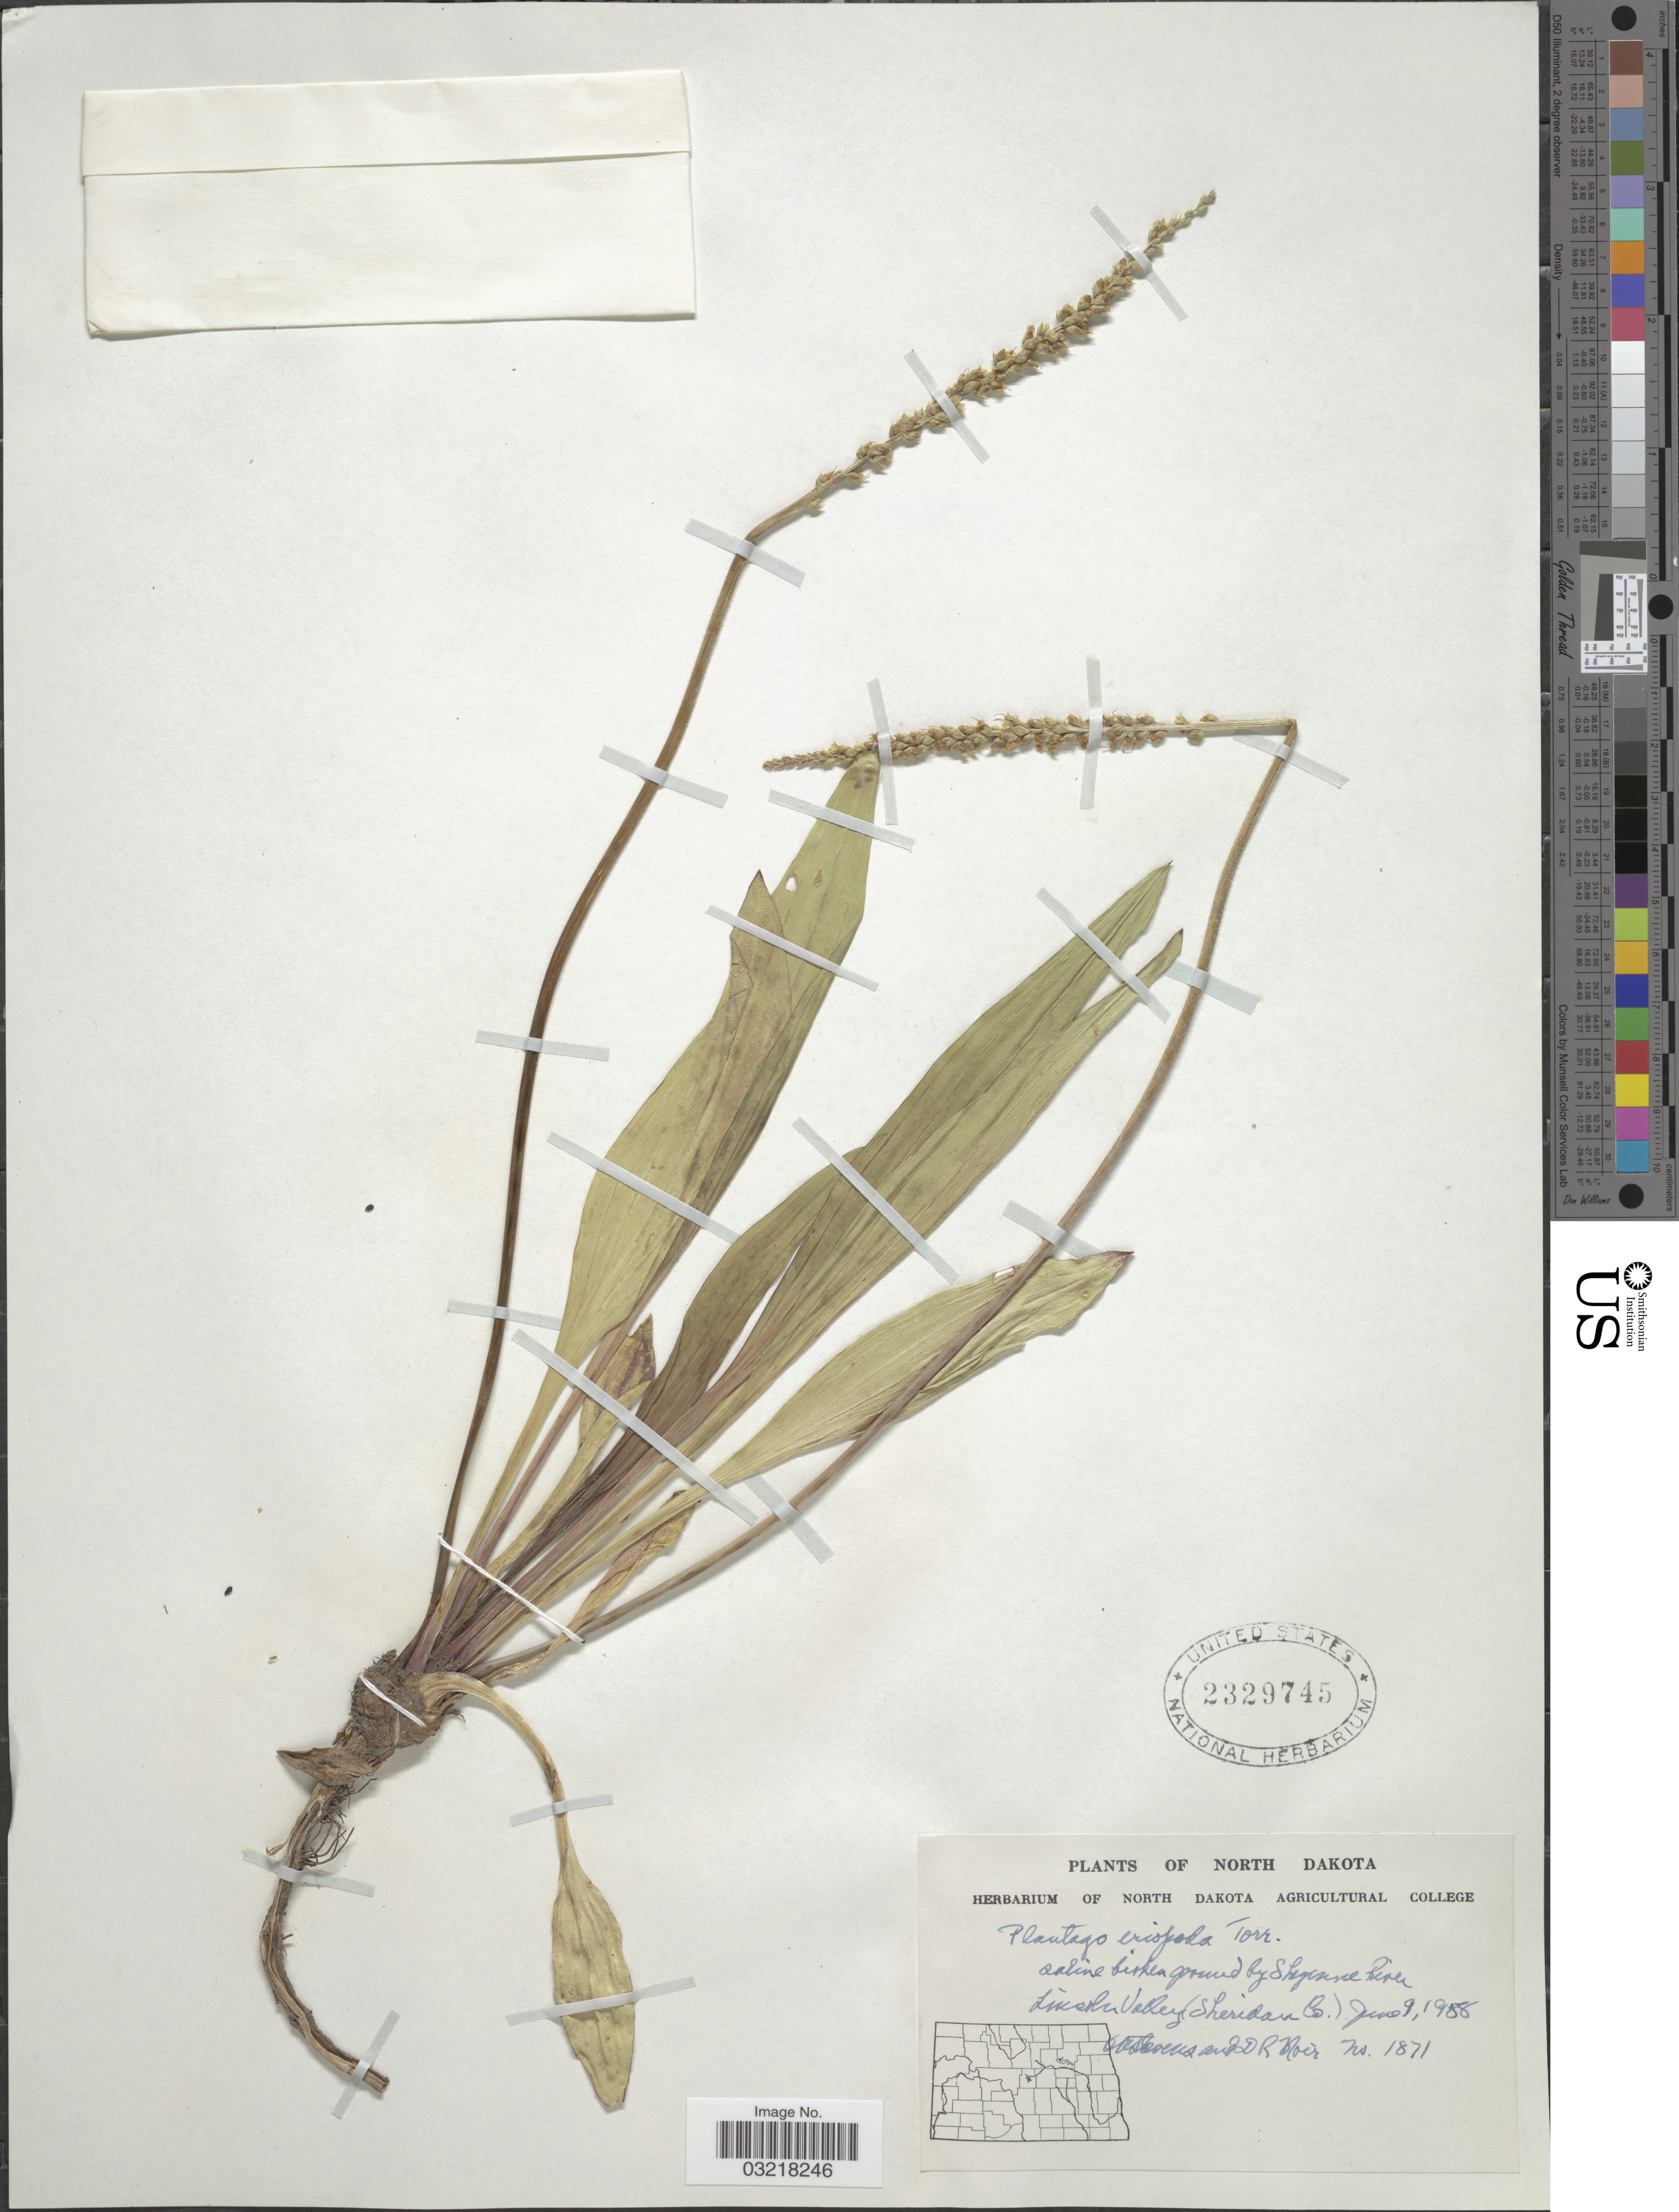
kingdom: Plantae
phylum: Tracheophyta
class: Magnoliopsida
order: Lamiales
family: Plantaginaceae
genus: Plantago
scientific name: Plantago eriopoda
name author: Torr.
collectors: O. A. Stevens & D. Noir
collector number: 1871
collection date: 1988-06-09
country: United States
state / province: North Dakota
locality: Lincoln Valley (Sheridan Co.).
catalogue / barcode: US 2329745